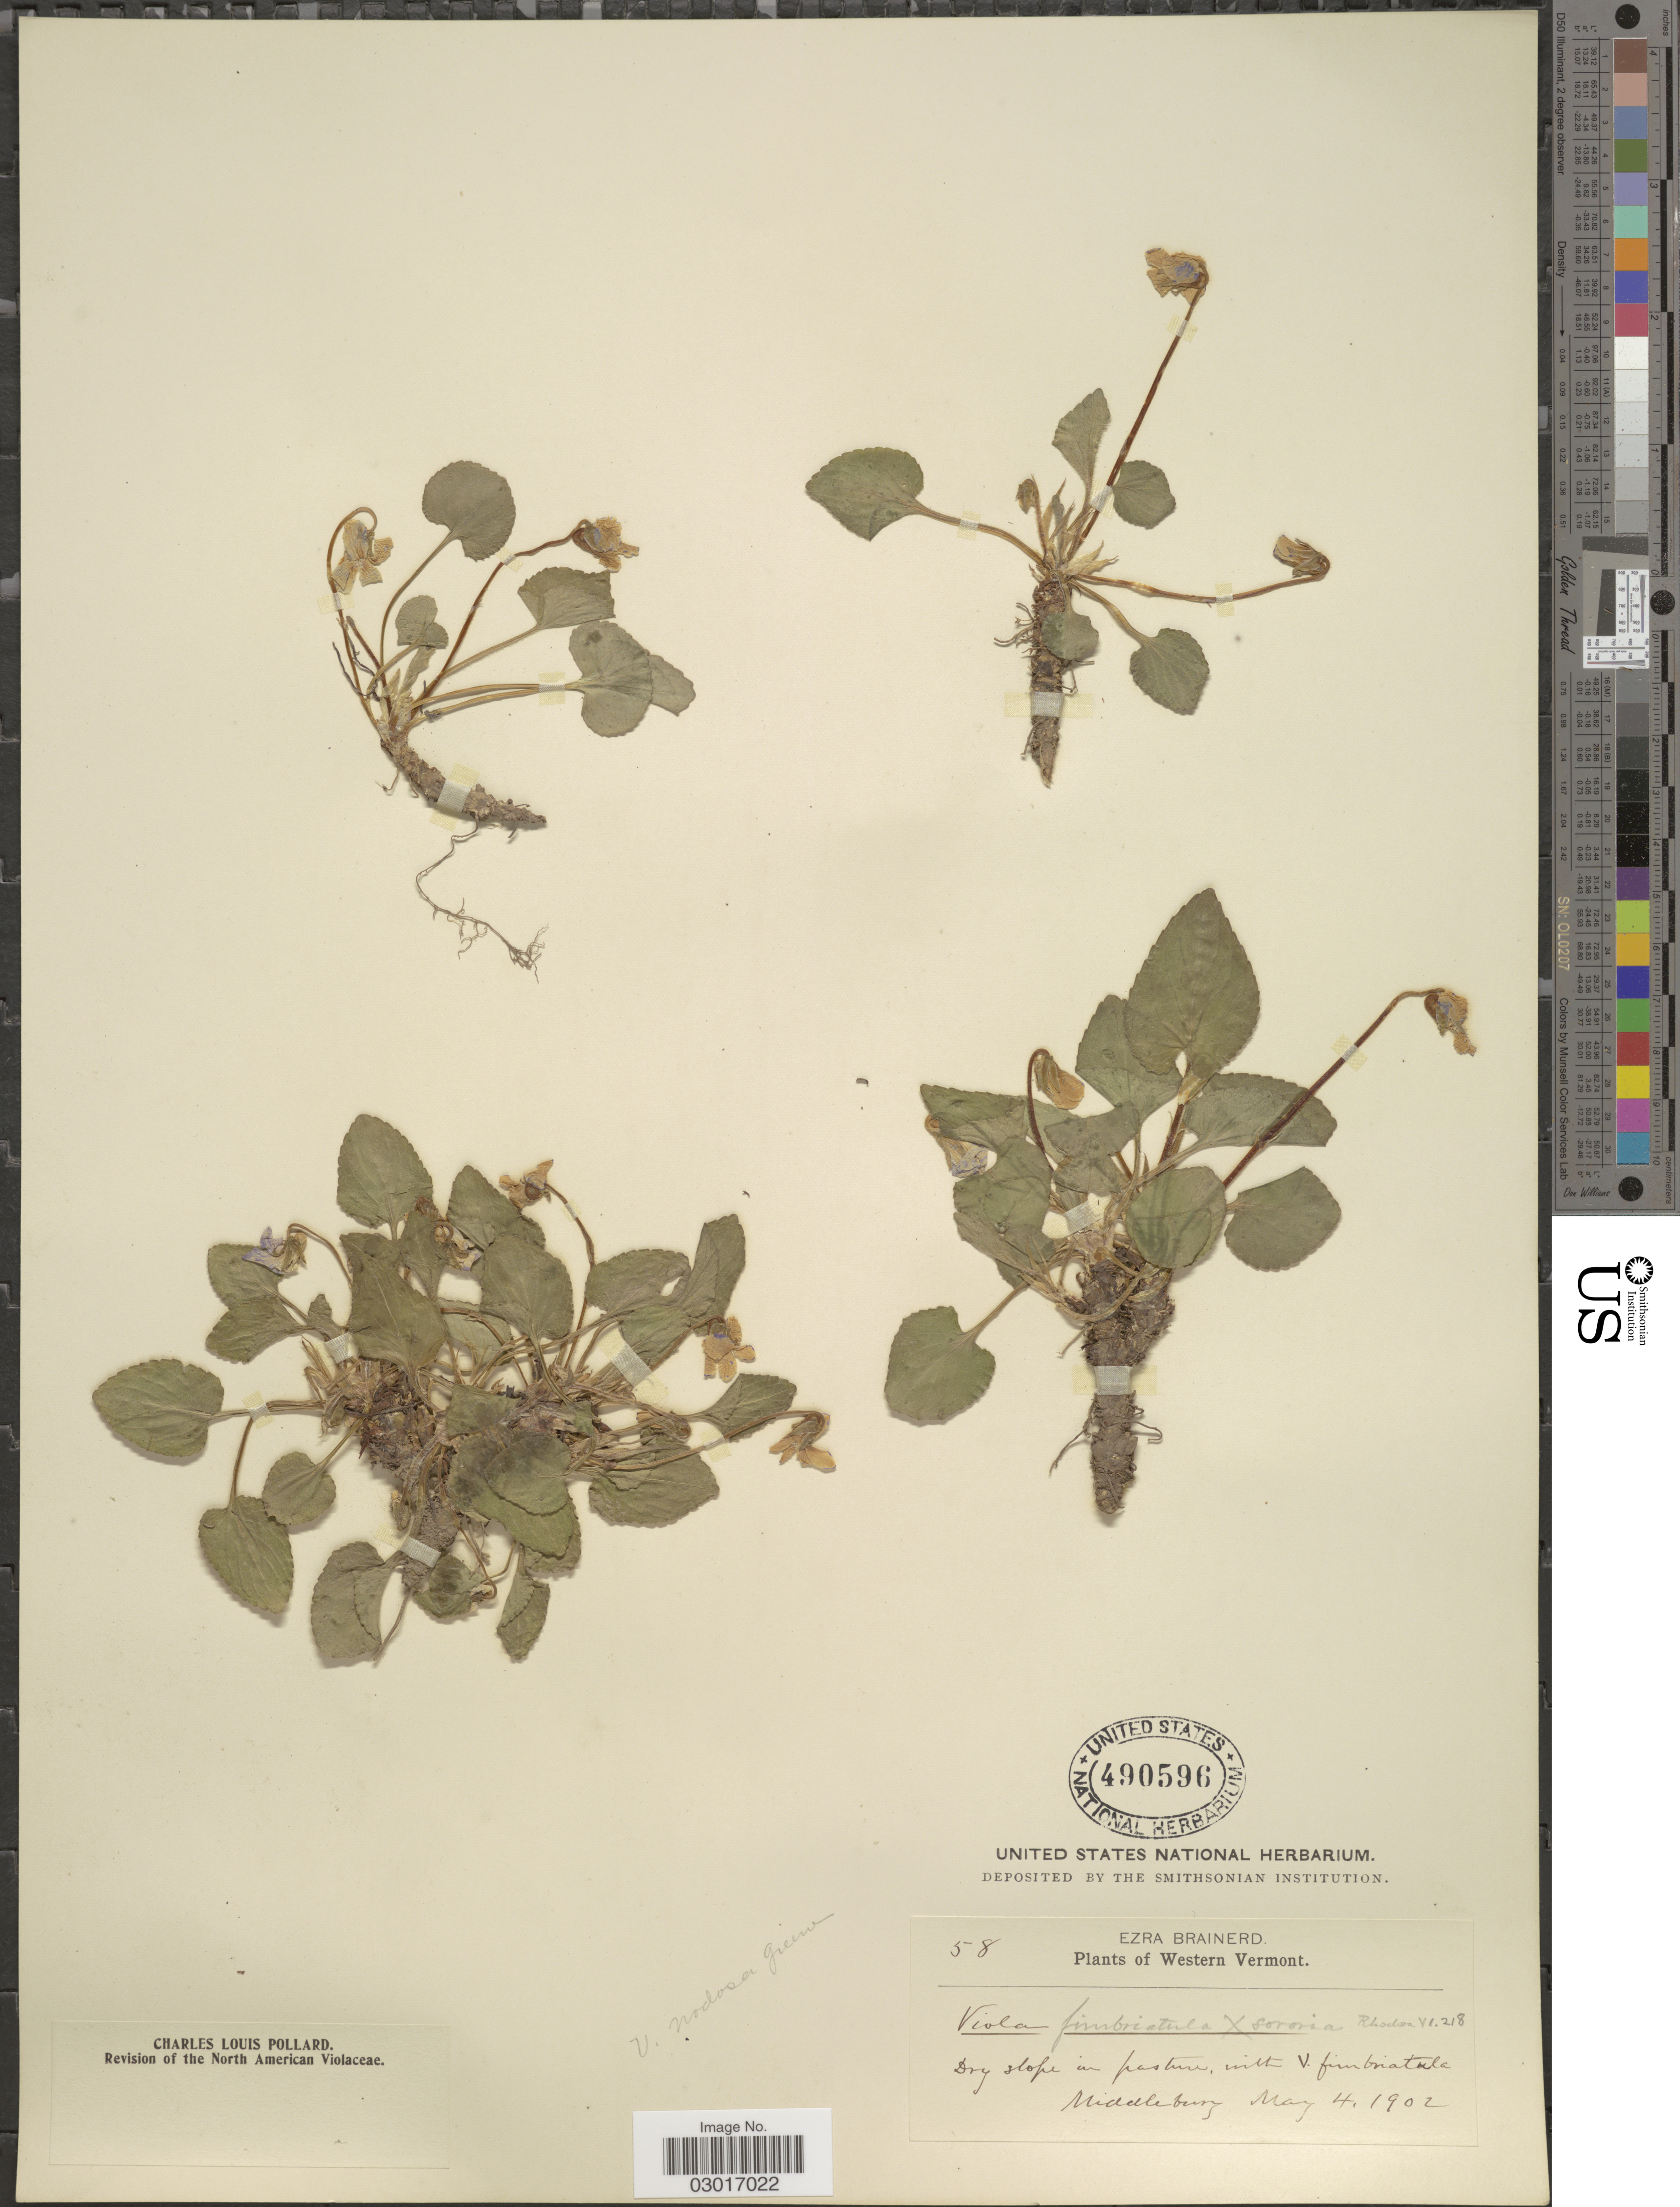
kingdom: Plantae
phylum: Tracheophyta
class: Magnoliopsida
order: Malpighiales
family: Violaceae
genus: Viola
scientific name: Viola sororia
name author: Willd.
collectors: E. Brainerd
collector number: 58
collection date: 1902-05-04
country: United States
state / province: Vermont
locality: Western Vermont. Middlebury.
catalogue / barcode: US 490596